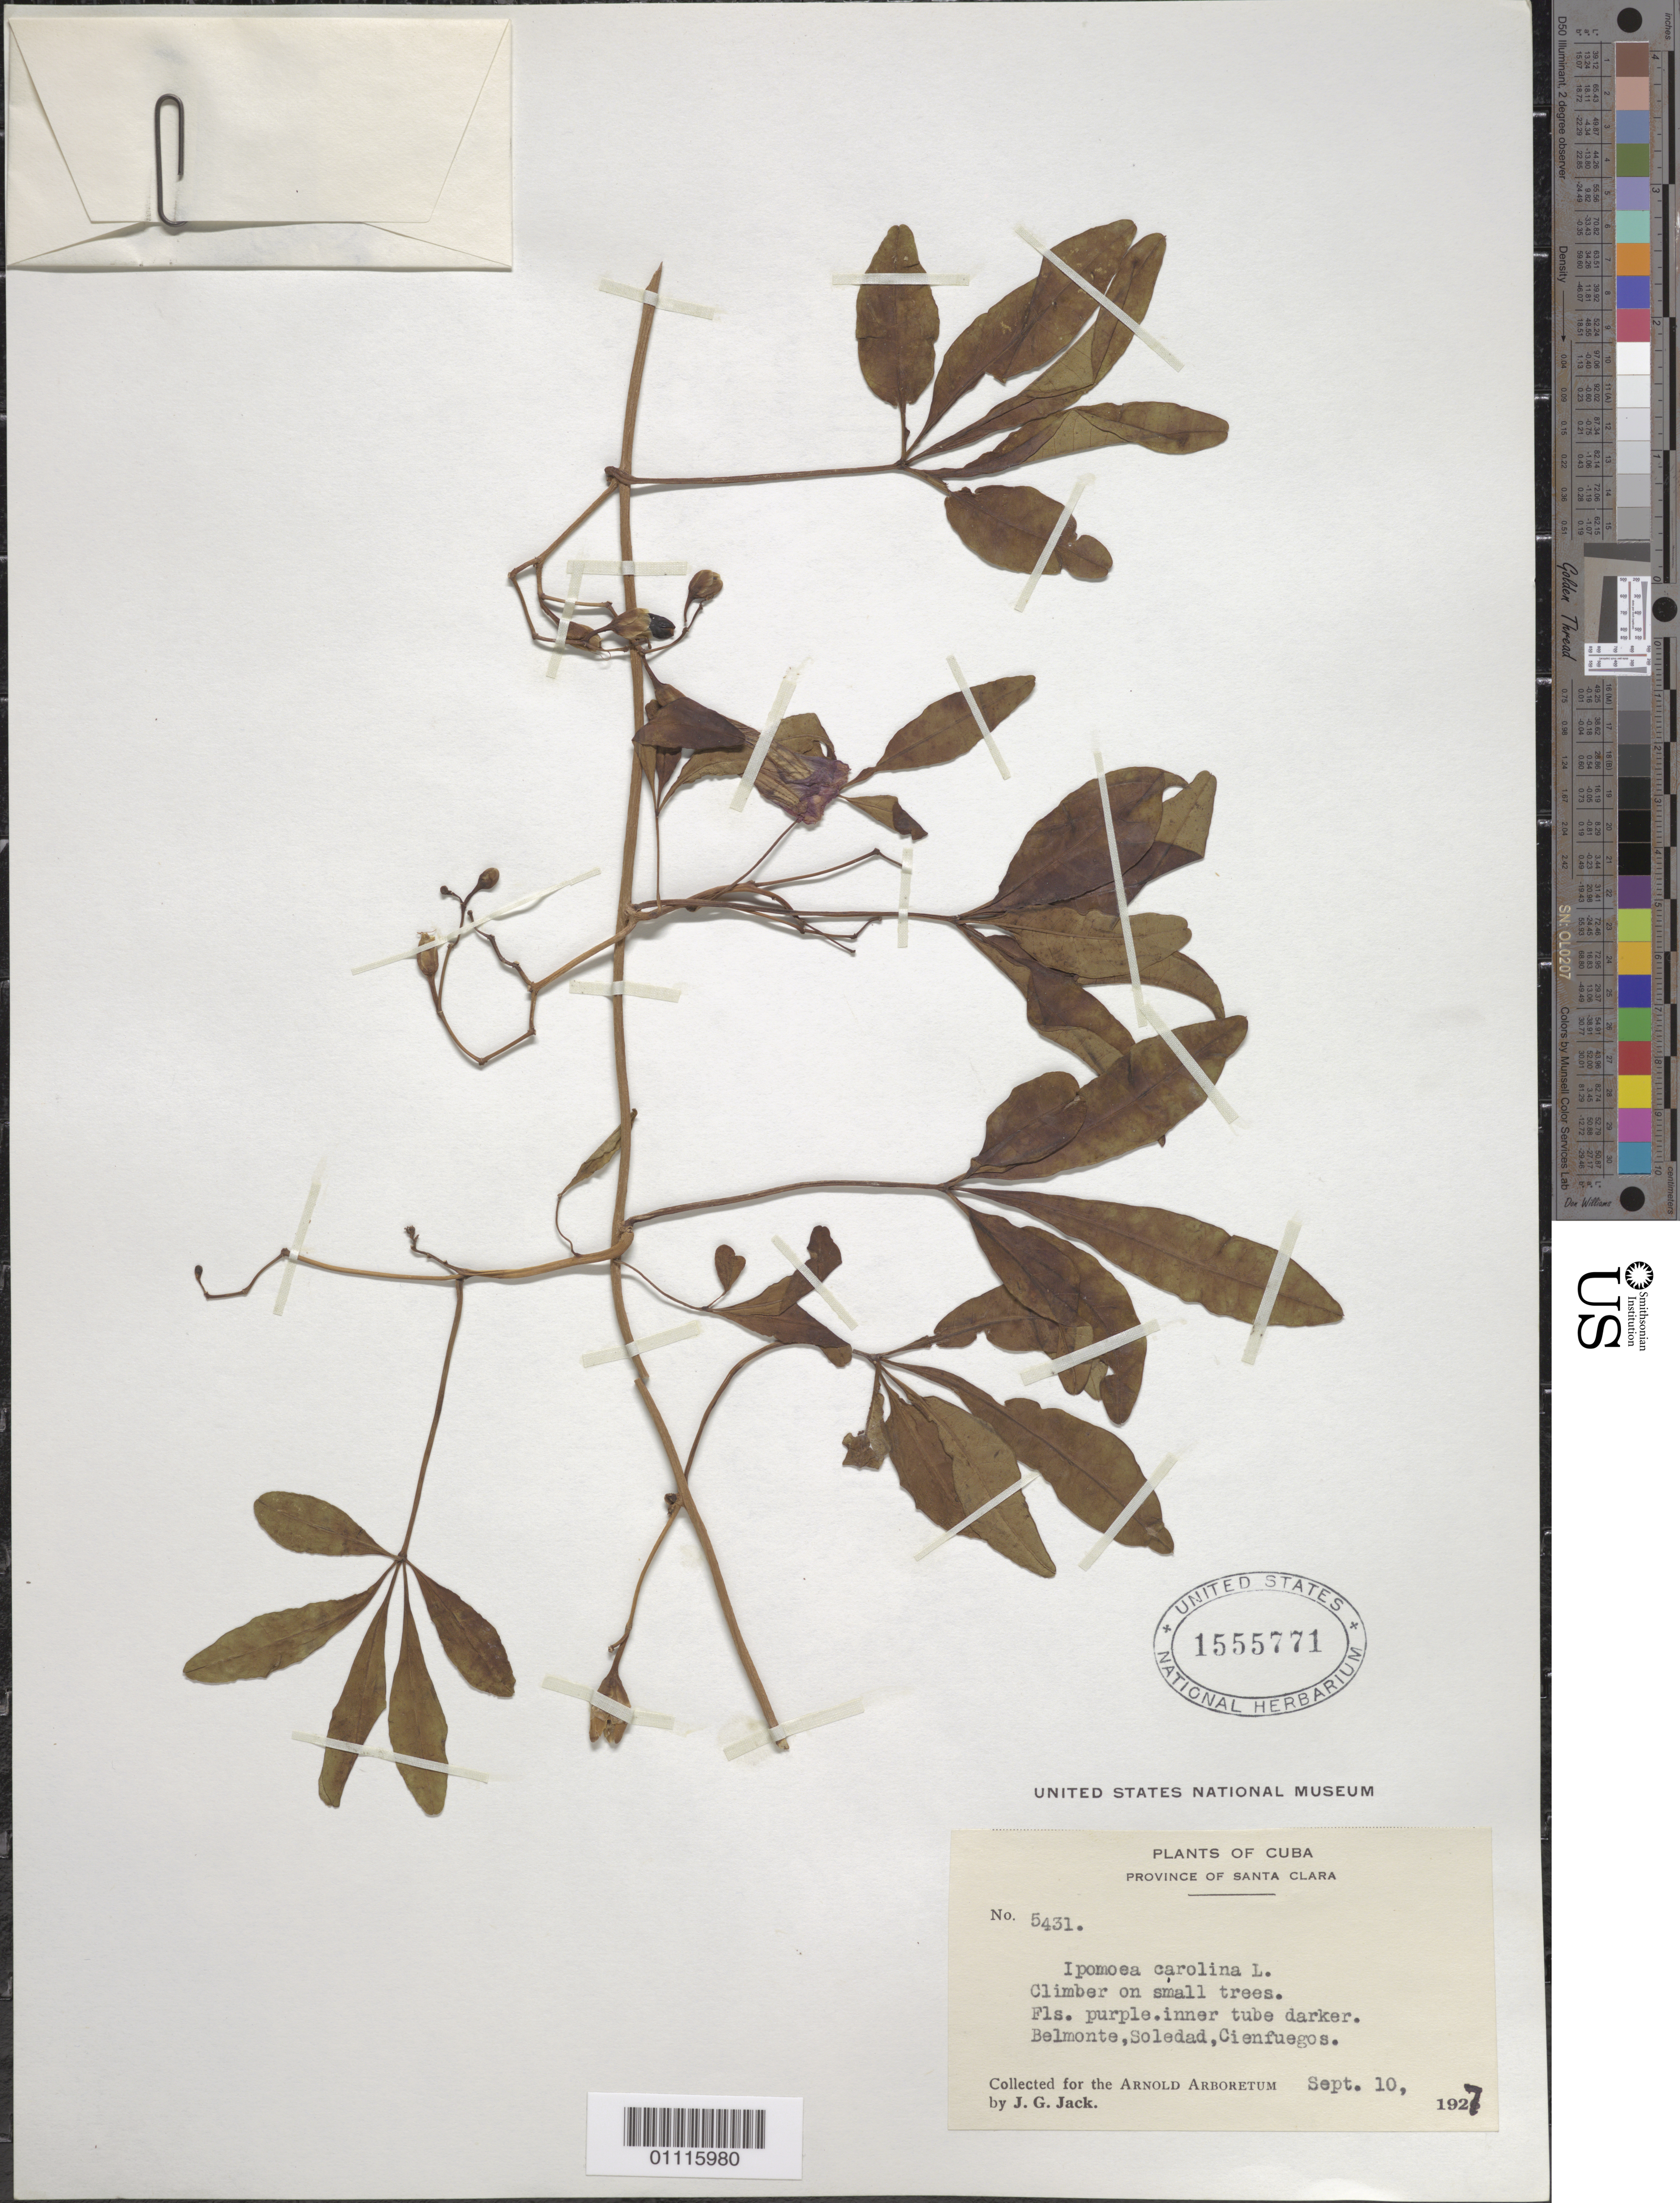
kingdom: Plantae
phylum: Tracheophyta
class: Magnoliopsida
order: Solanales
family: Convolvulaceae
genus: Ipomoea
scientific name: Ipomoea carolina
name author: L.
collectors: J. G. Jack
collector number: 5431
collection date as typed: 10 Sep 1927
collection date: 1927-09-10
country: Cuba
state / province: Cienfuegos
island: Cuba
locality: Belmonte, Soledad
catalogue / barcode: US 1555771